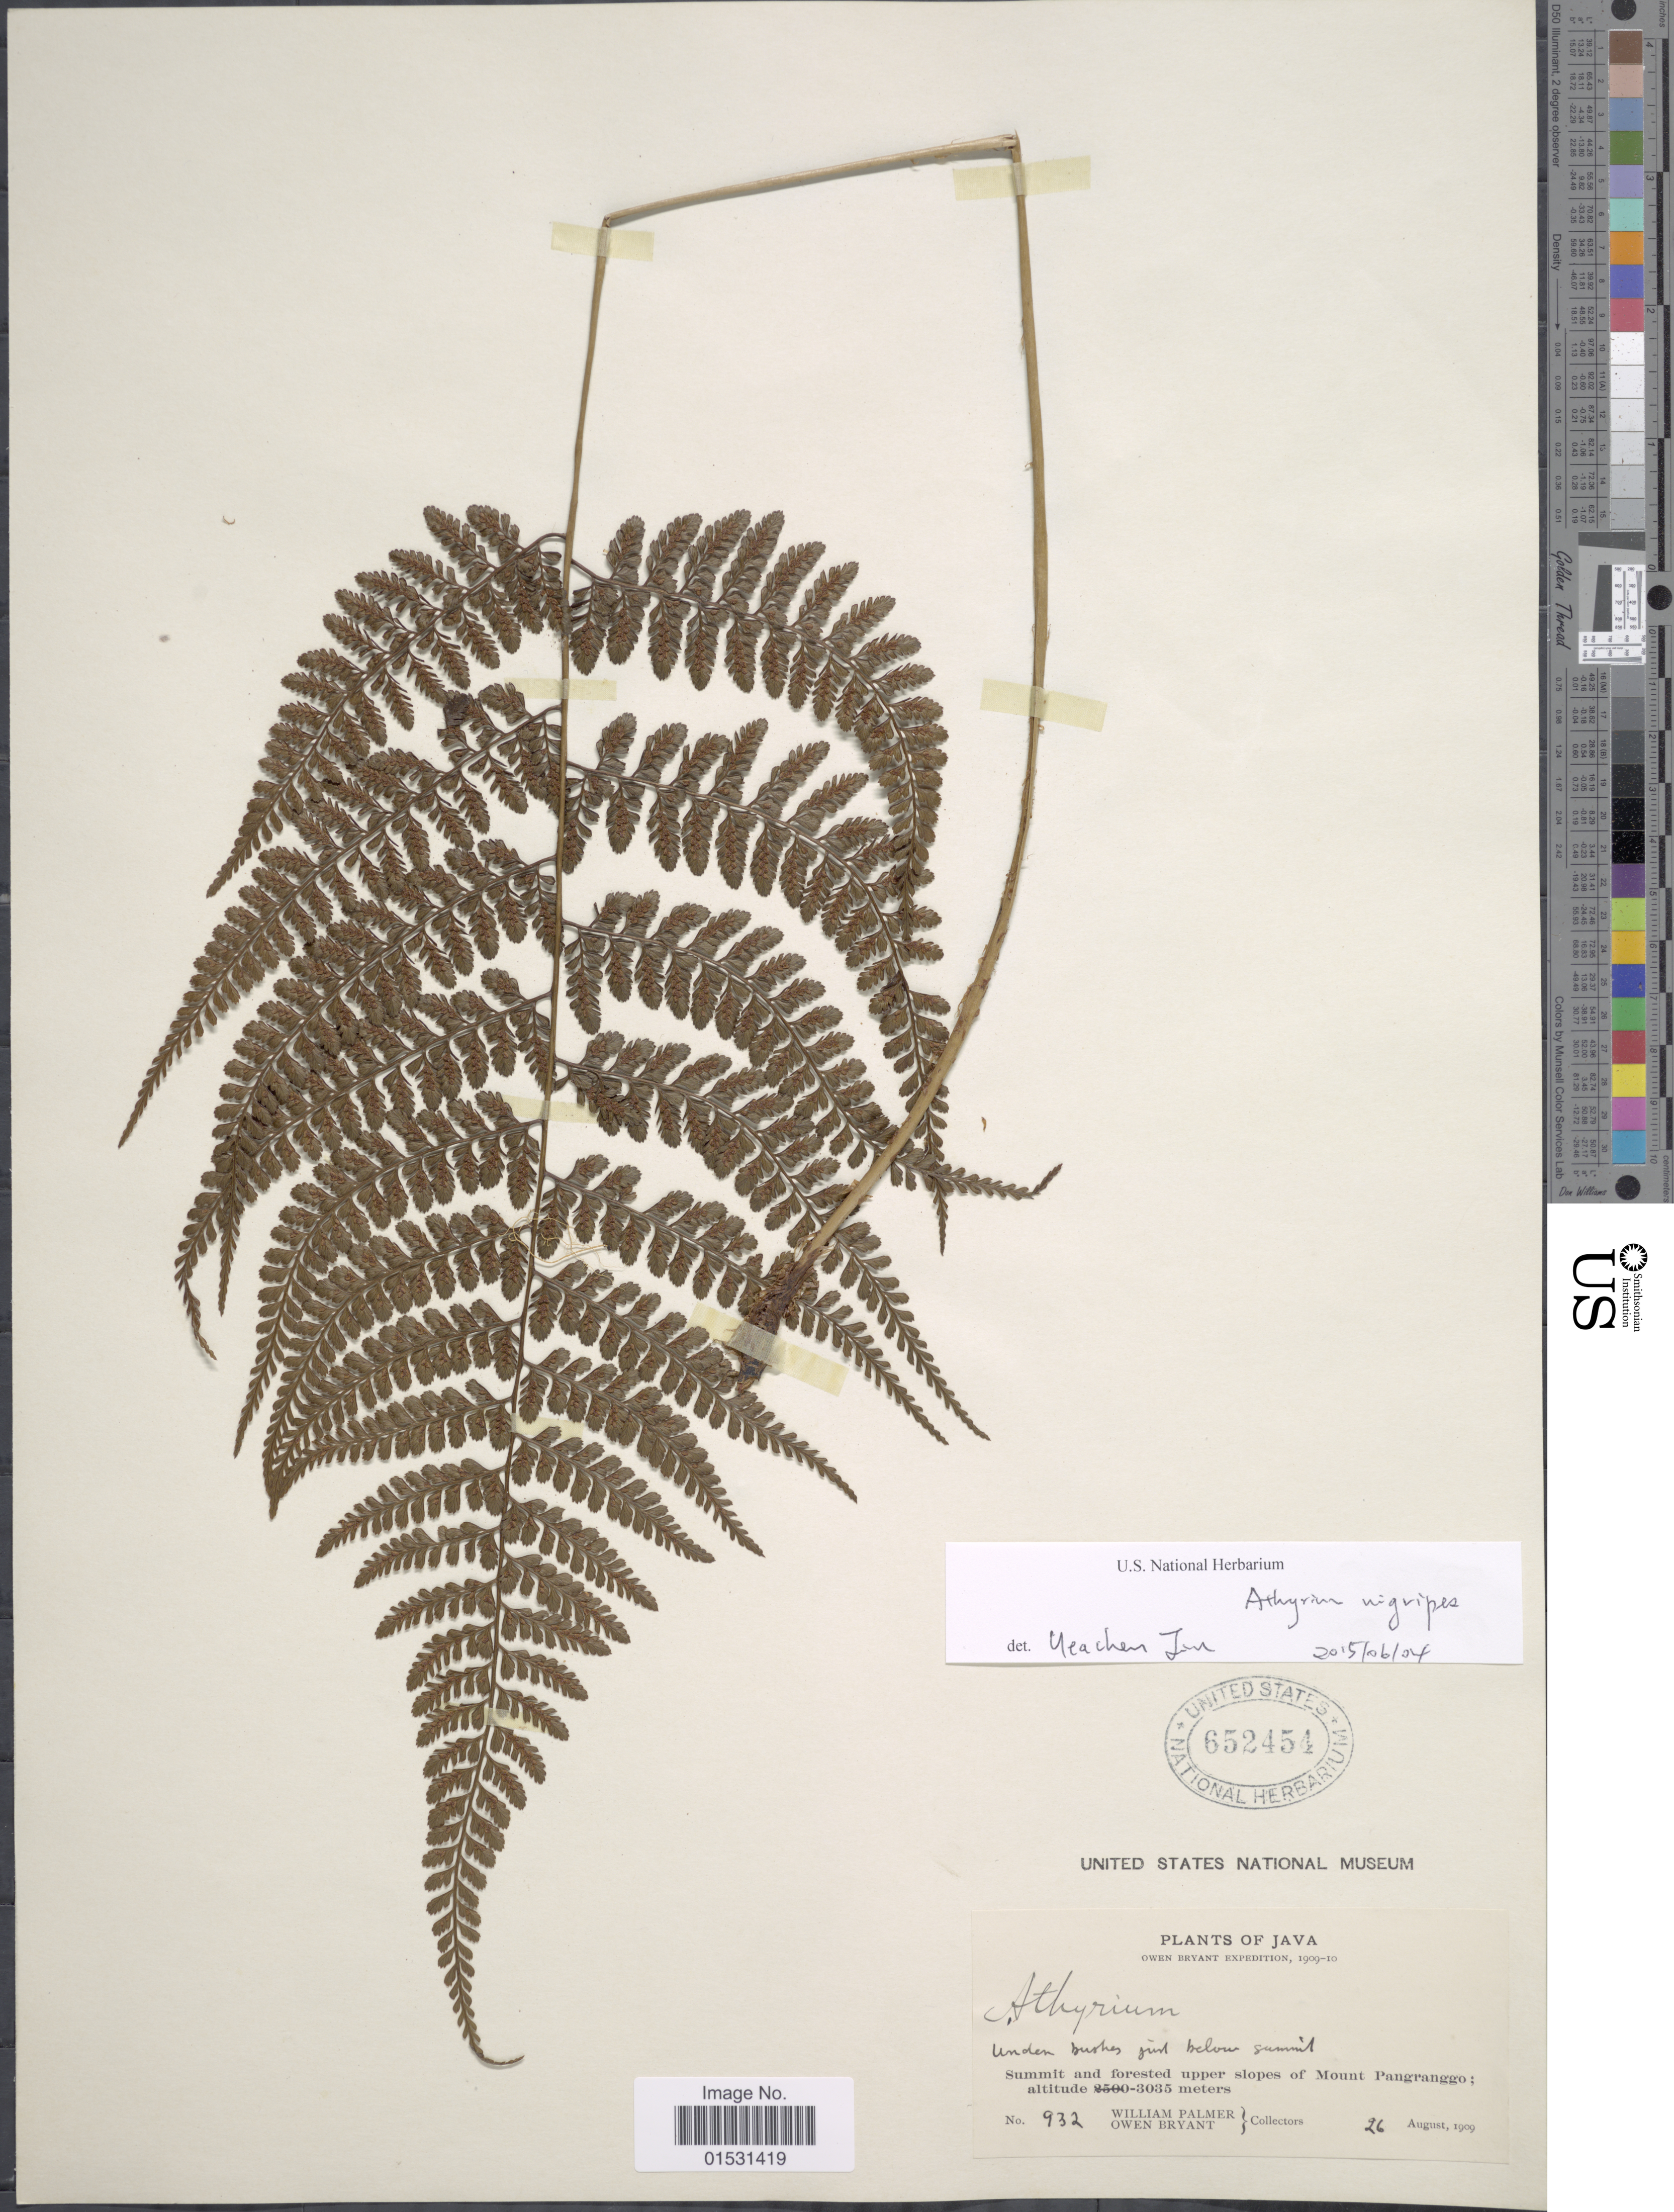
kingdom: Plantae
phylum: Tracheophyta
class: Polypodiopsida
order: Polypodiales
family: Athyriaceae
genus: Athyrium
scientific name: Athyrium nigripes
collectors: W. Palmer & O. Bryant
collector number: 932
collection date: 1909-08-26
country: Indonesia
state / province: Java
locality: Summit and forested upper slopes of Mount Pangranggo.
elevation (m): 3035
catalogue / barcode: US 652454